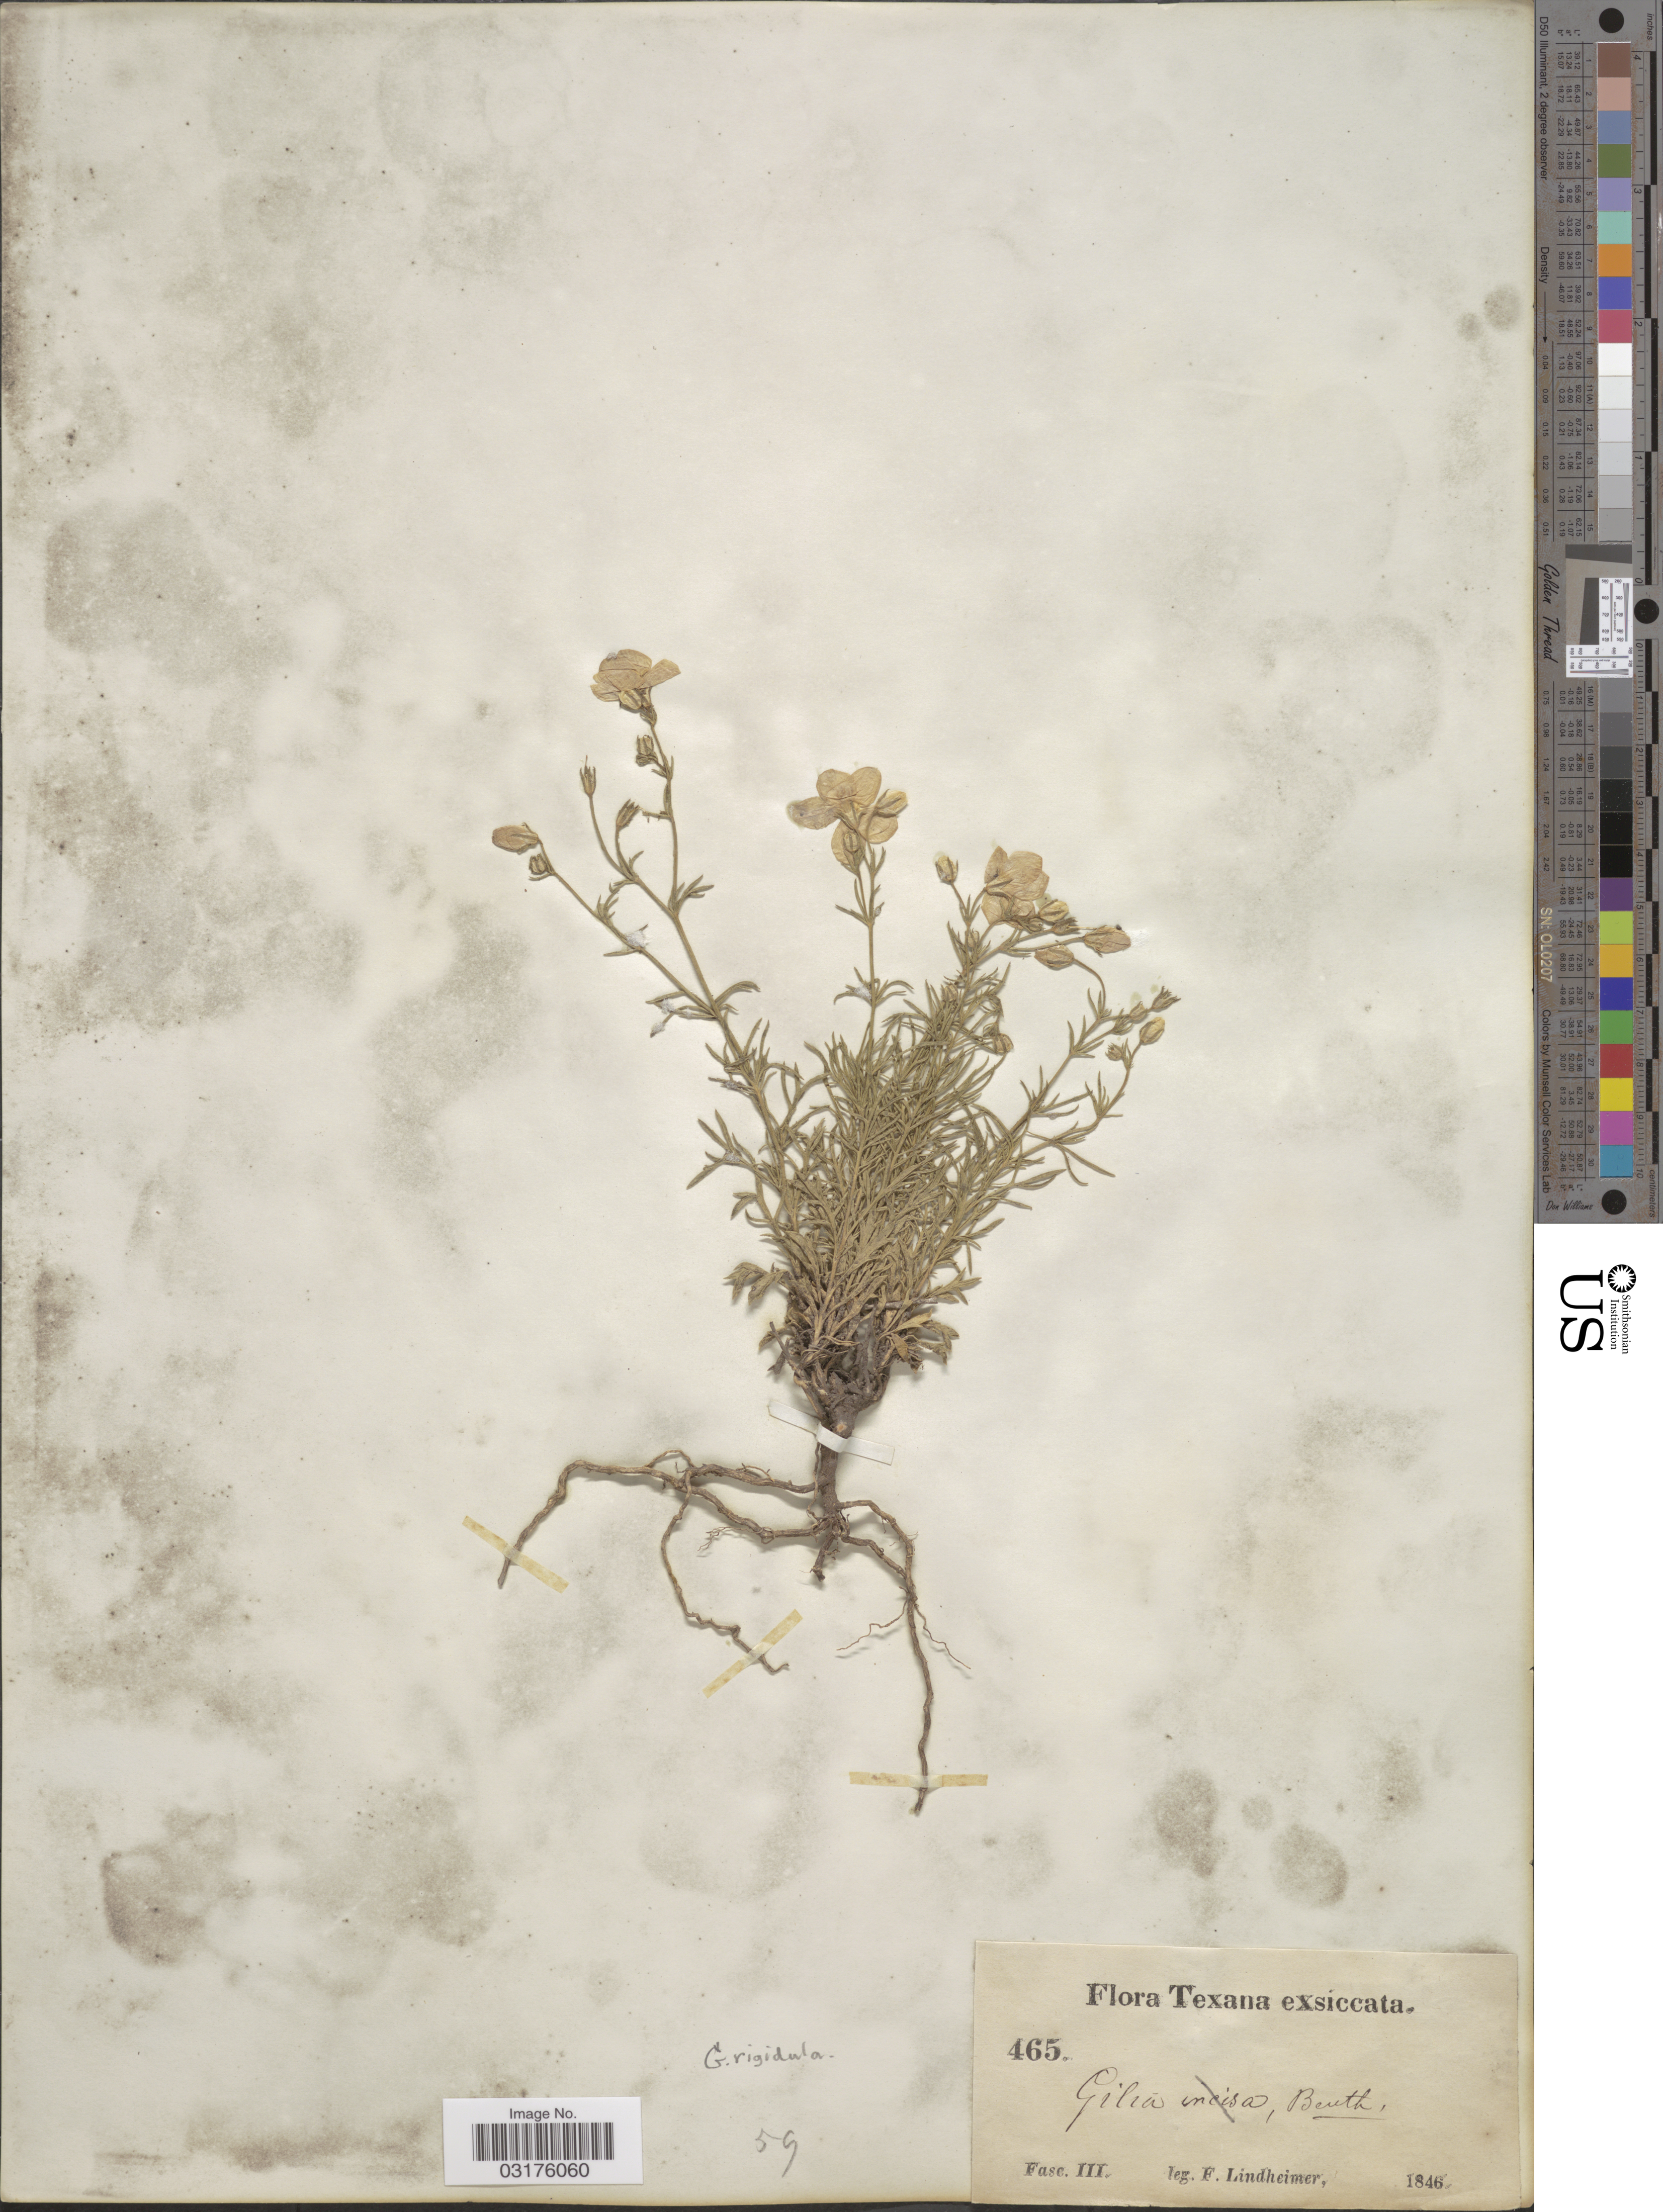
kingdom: Plantae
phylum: Tracheophyta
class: Magnoliopsida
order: Ericales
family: Polemoniaceae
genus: Giliastrum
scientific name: Giliastrum insigne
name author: (Brand) J.M. Porter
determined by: Liesner, R. L.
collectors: F. Lindheimer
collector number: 465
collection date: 1846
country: United States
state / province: Texas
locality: Fasc. III. [unsure placement]